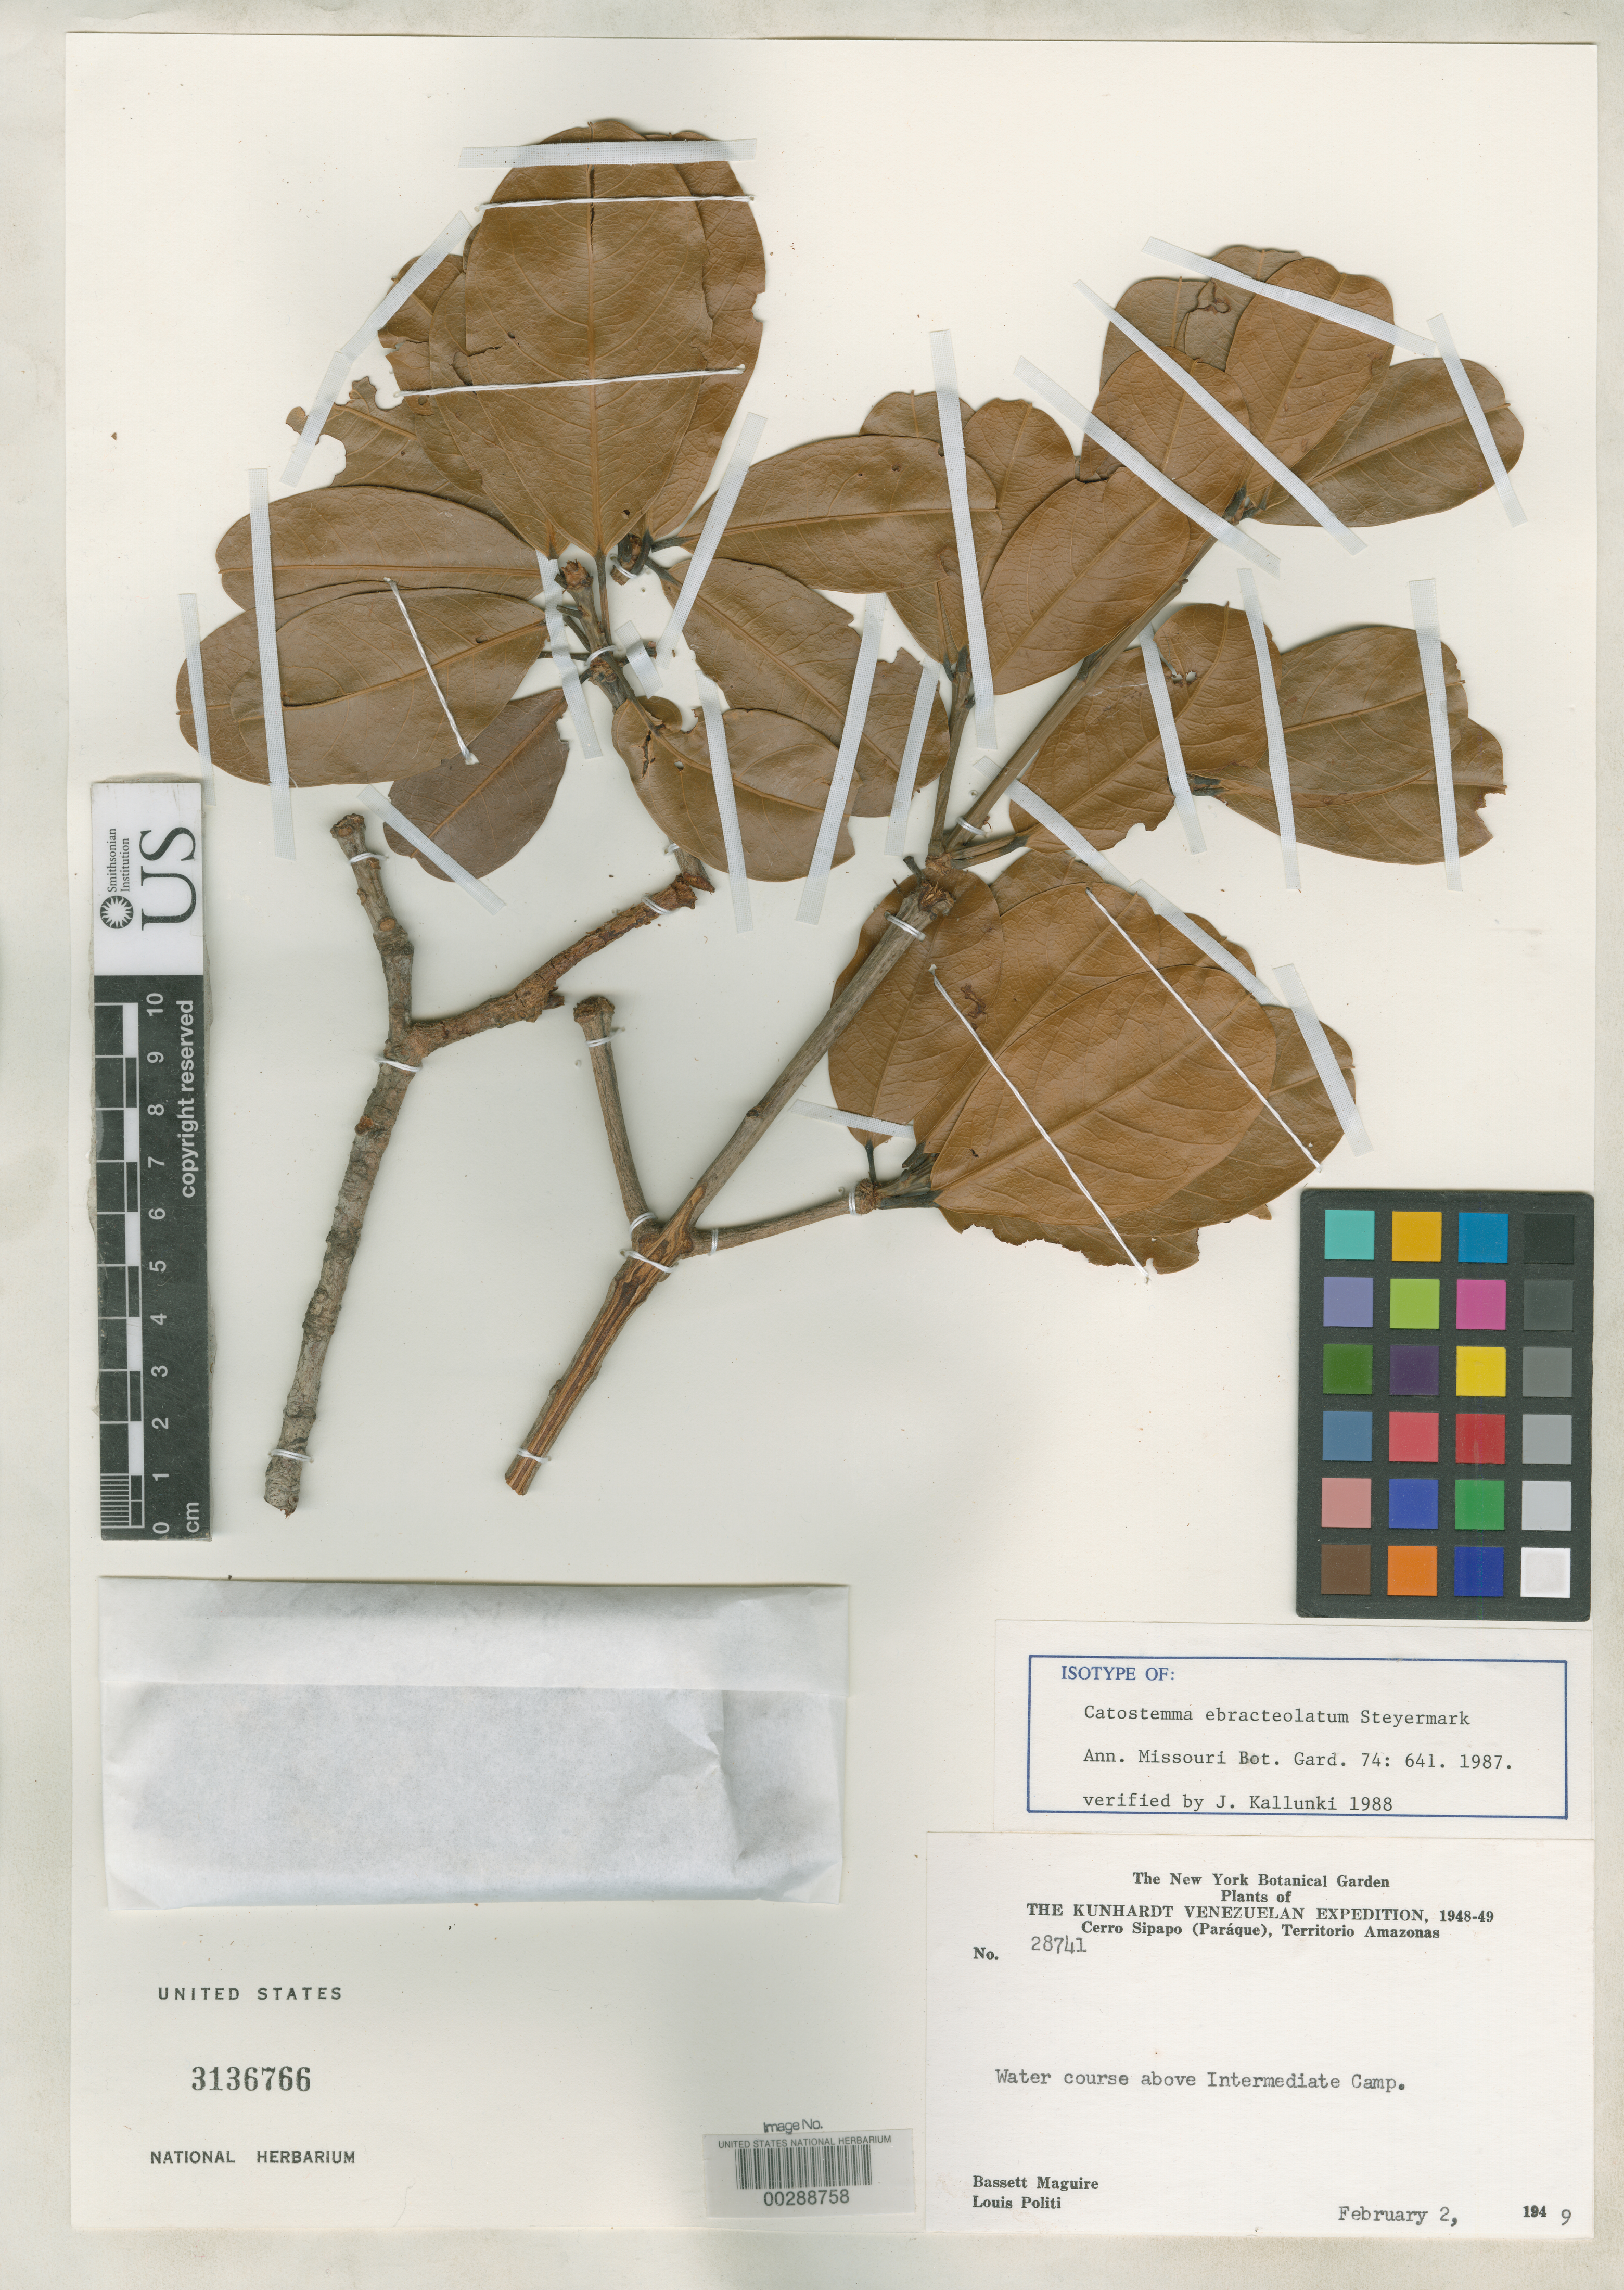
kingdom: Plantae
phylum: Tracheophyta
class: Magnoliopsida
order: Malvales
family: Malvaceae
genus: Catostemma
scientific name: Catostemma ebracteolatum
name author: Steyerm.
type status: Isotype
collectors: B. Maguire & L. Politi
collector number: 28741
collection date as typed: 02 Feb 1949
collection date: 1949-02-02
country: Venezuela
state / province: Amazonas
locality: Cerro Sipapo (park), water course above intermediate camp.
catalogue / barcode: US 3136766